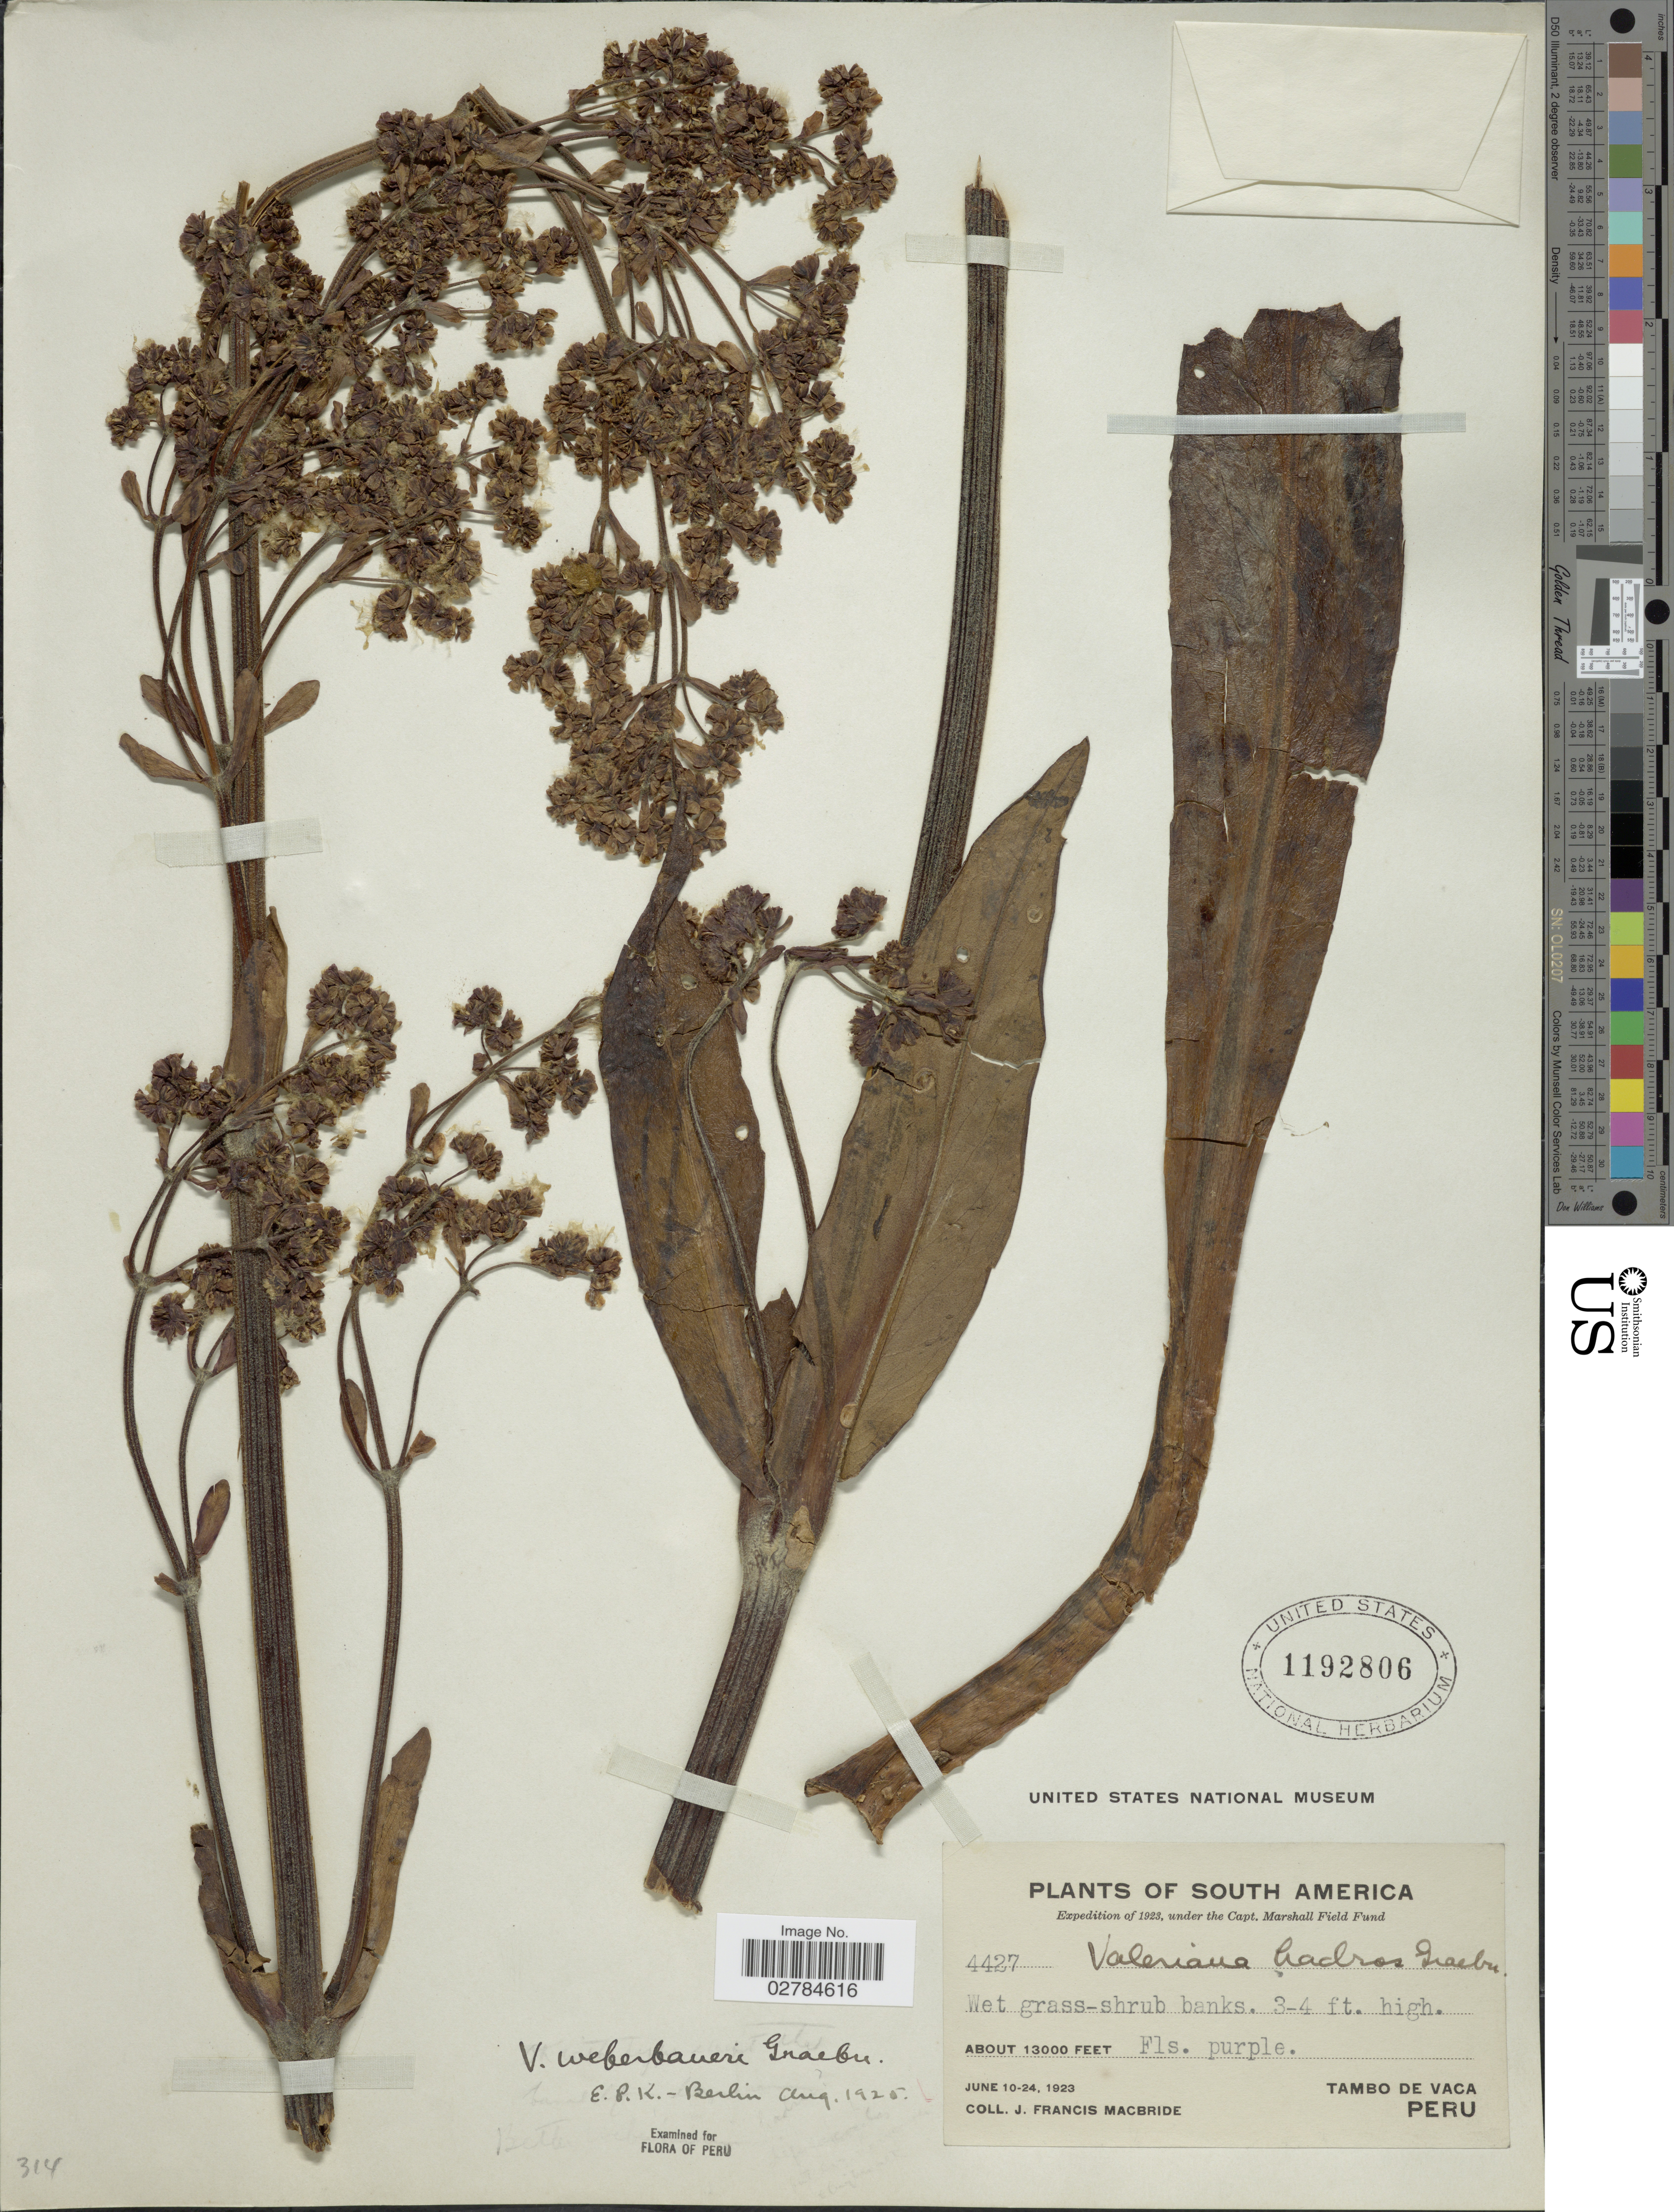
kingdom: Plantae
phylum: Tracheophyta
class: Magnoliopsida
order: Dipsacales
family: Caprifoliaceae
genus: Valeriana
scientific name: Valeriana hadros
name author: Graebn.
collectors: J. F. Macbride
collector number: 4427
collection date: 1923-06-10/1923-06-24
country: Peru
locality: Tambo de Vaca.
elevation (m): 3962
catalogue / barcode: US 1192806